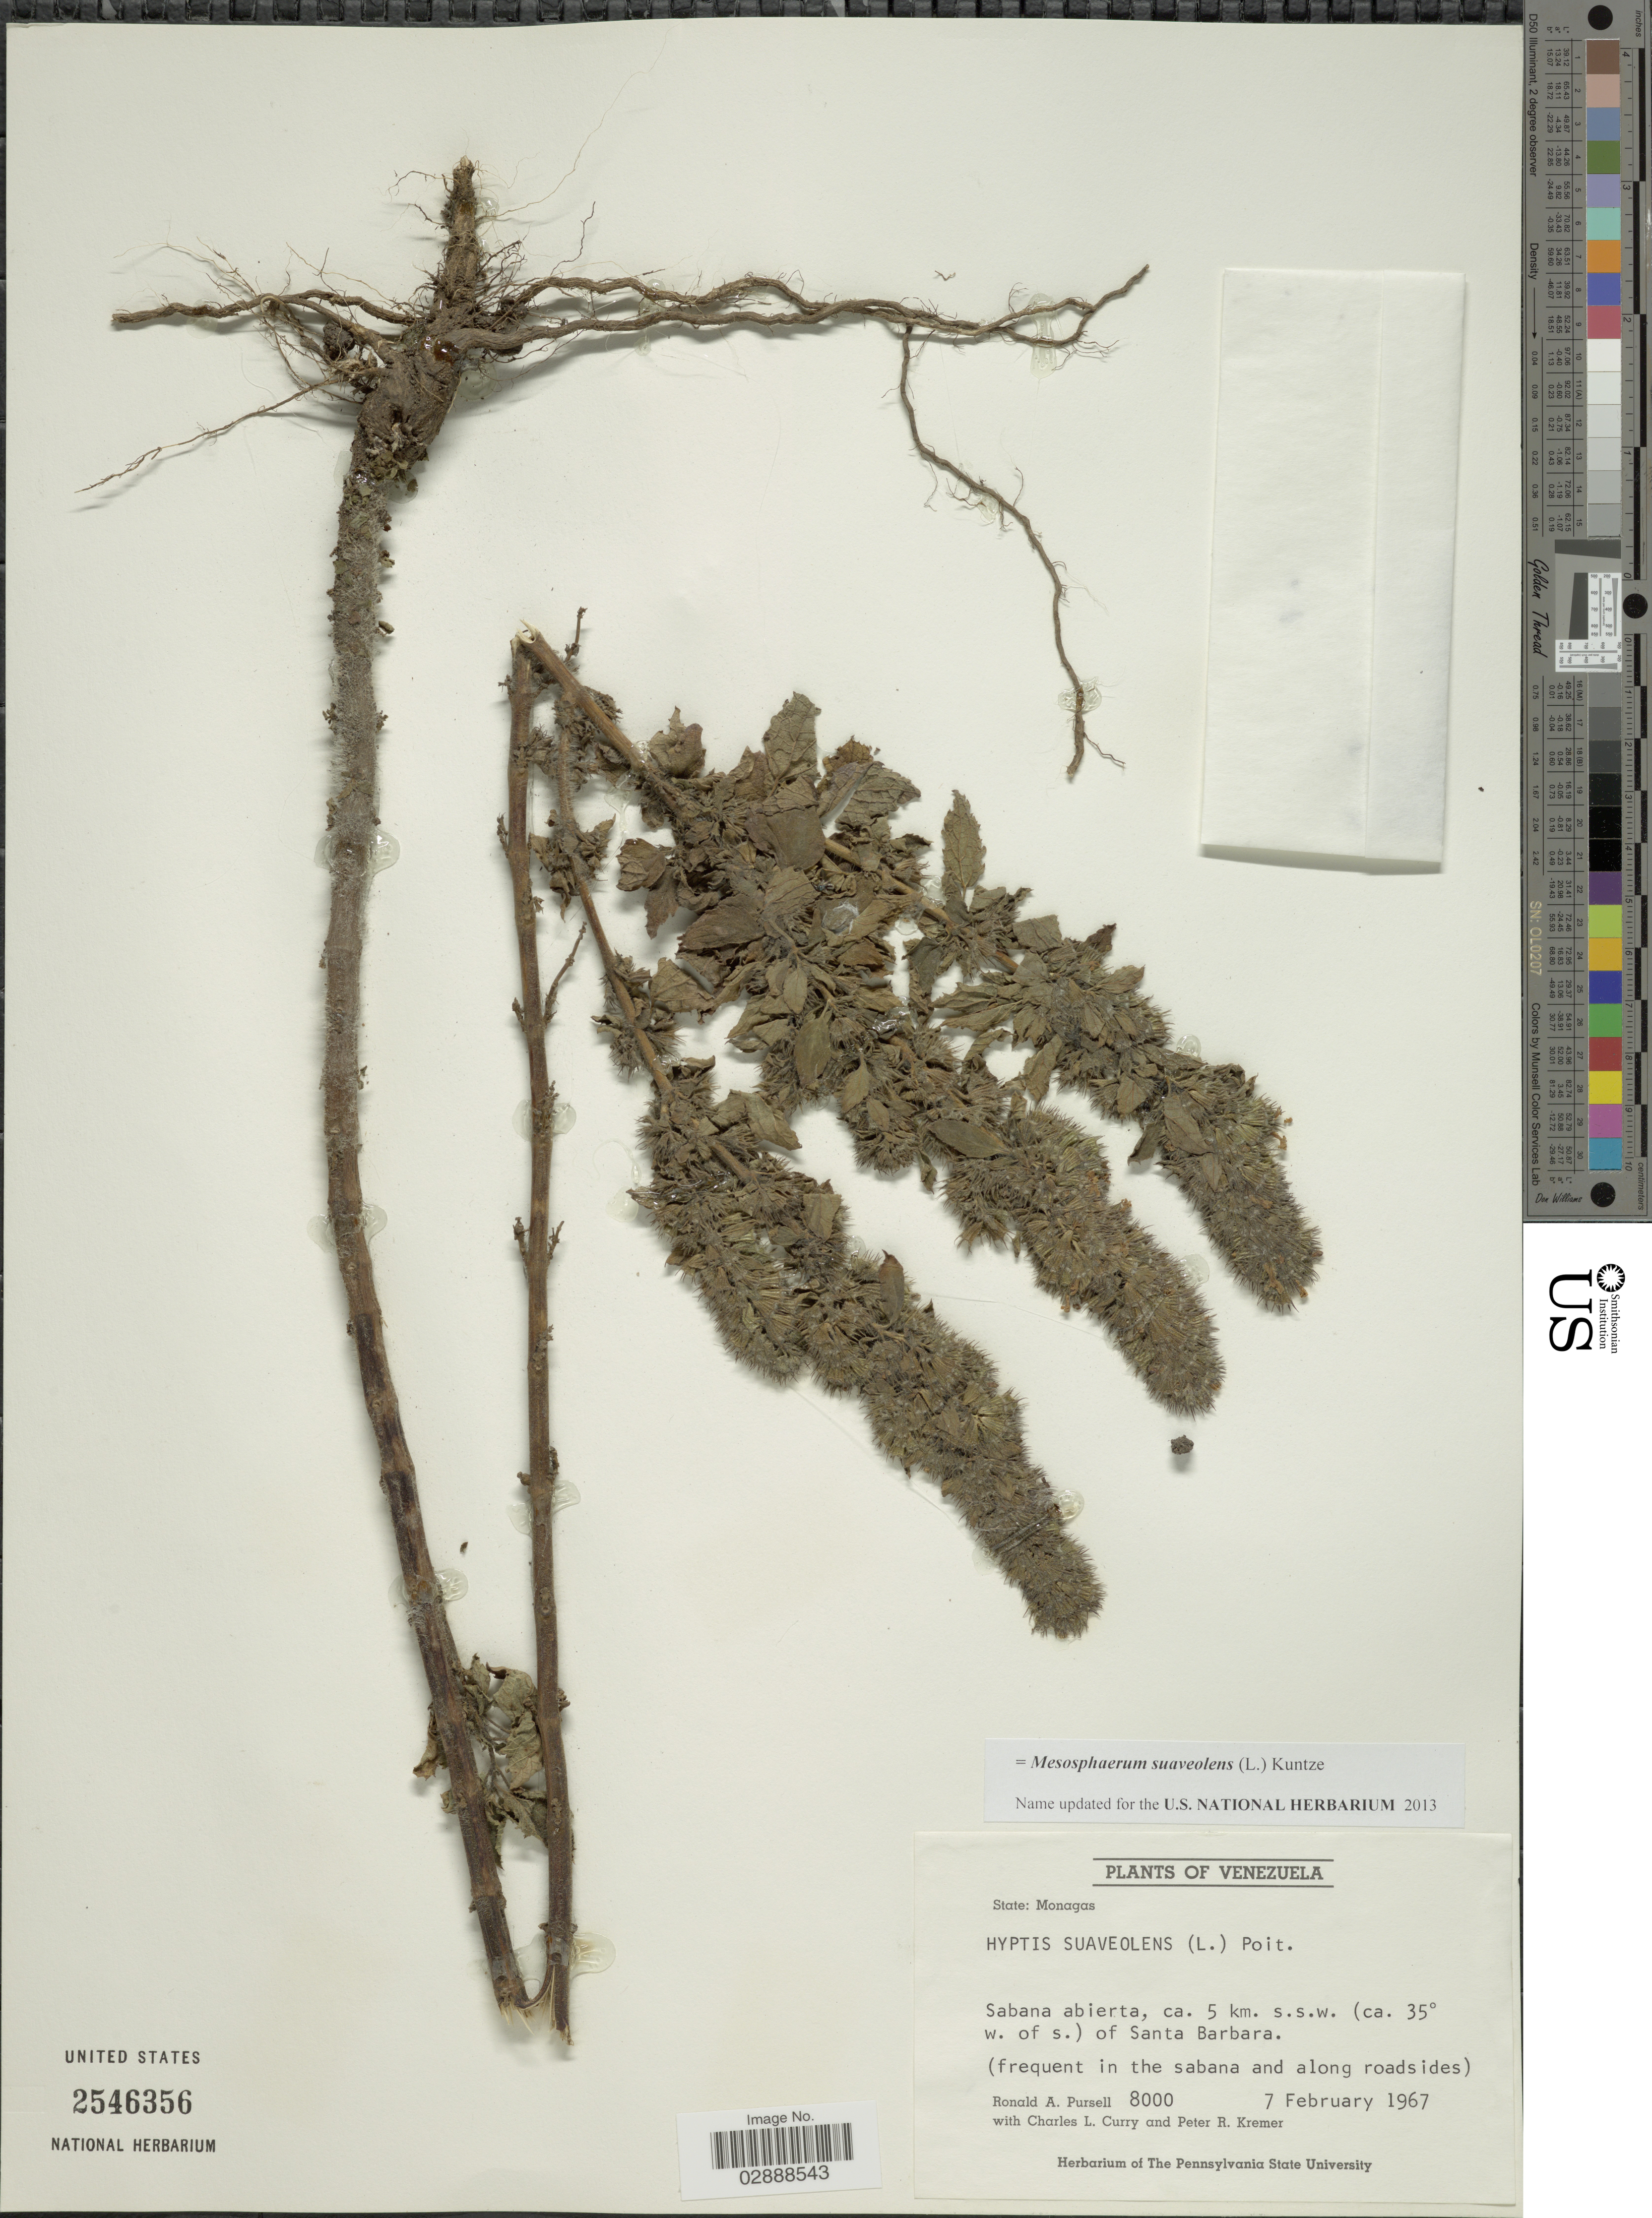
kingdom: Plantae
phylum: Tracheophyta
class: Magnoliopsida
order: Lamiales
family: Lamiaceae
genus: Mesosphaerum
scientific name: Mesosphaerum suaveolens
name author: (L.) Kuntze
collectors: R. A. Pursell, C. L. Curry & P. Kremer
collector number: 8000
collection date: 1967-02-07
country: Venezuela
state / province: Monagas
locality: Sabana Abierta, ca. 5 km. s.s.w. (ca. 35° w. of s.) of Santa Barbara.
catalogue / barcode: US 2546356